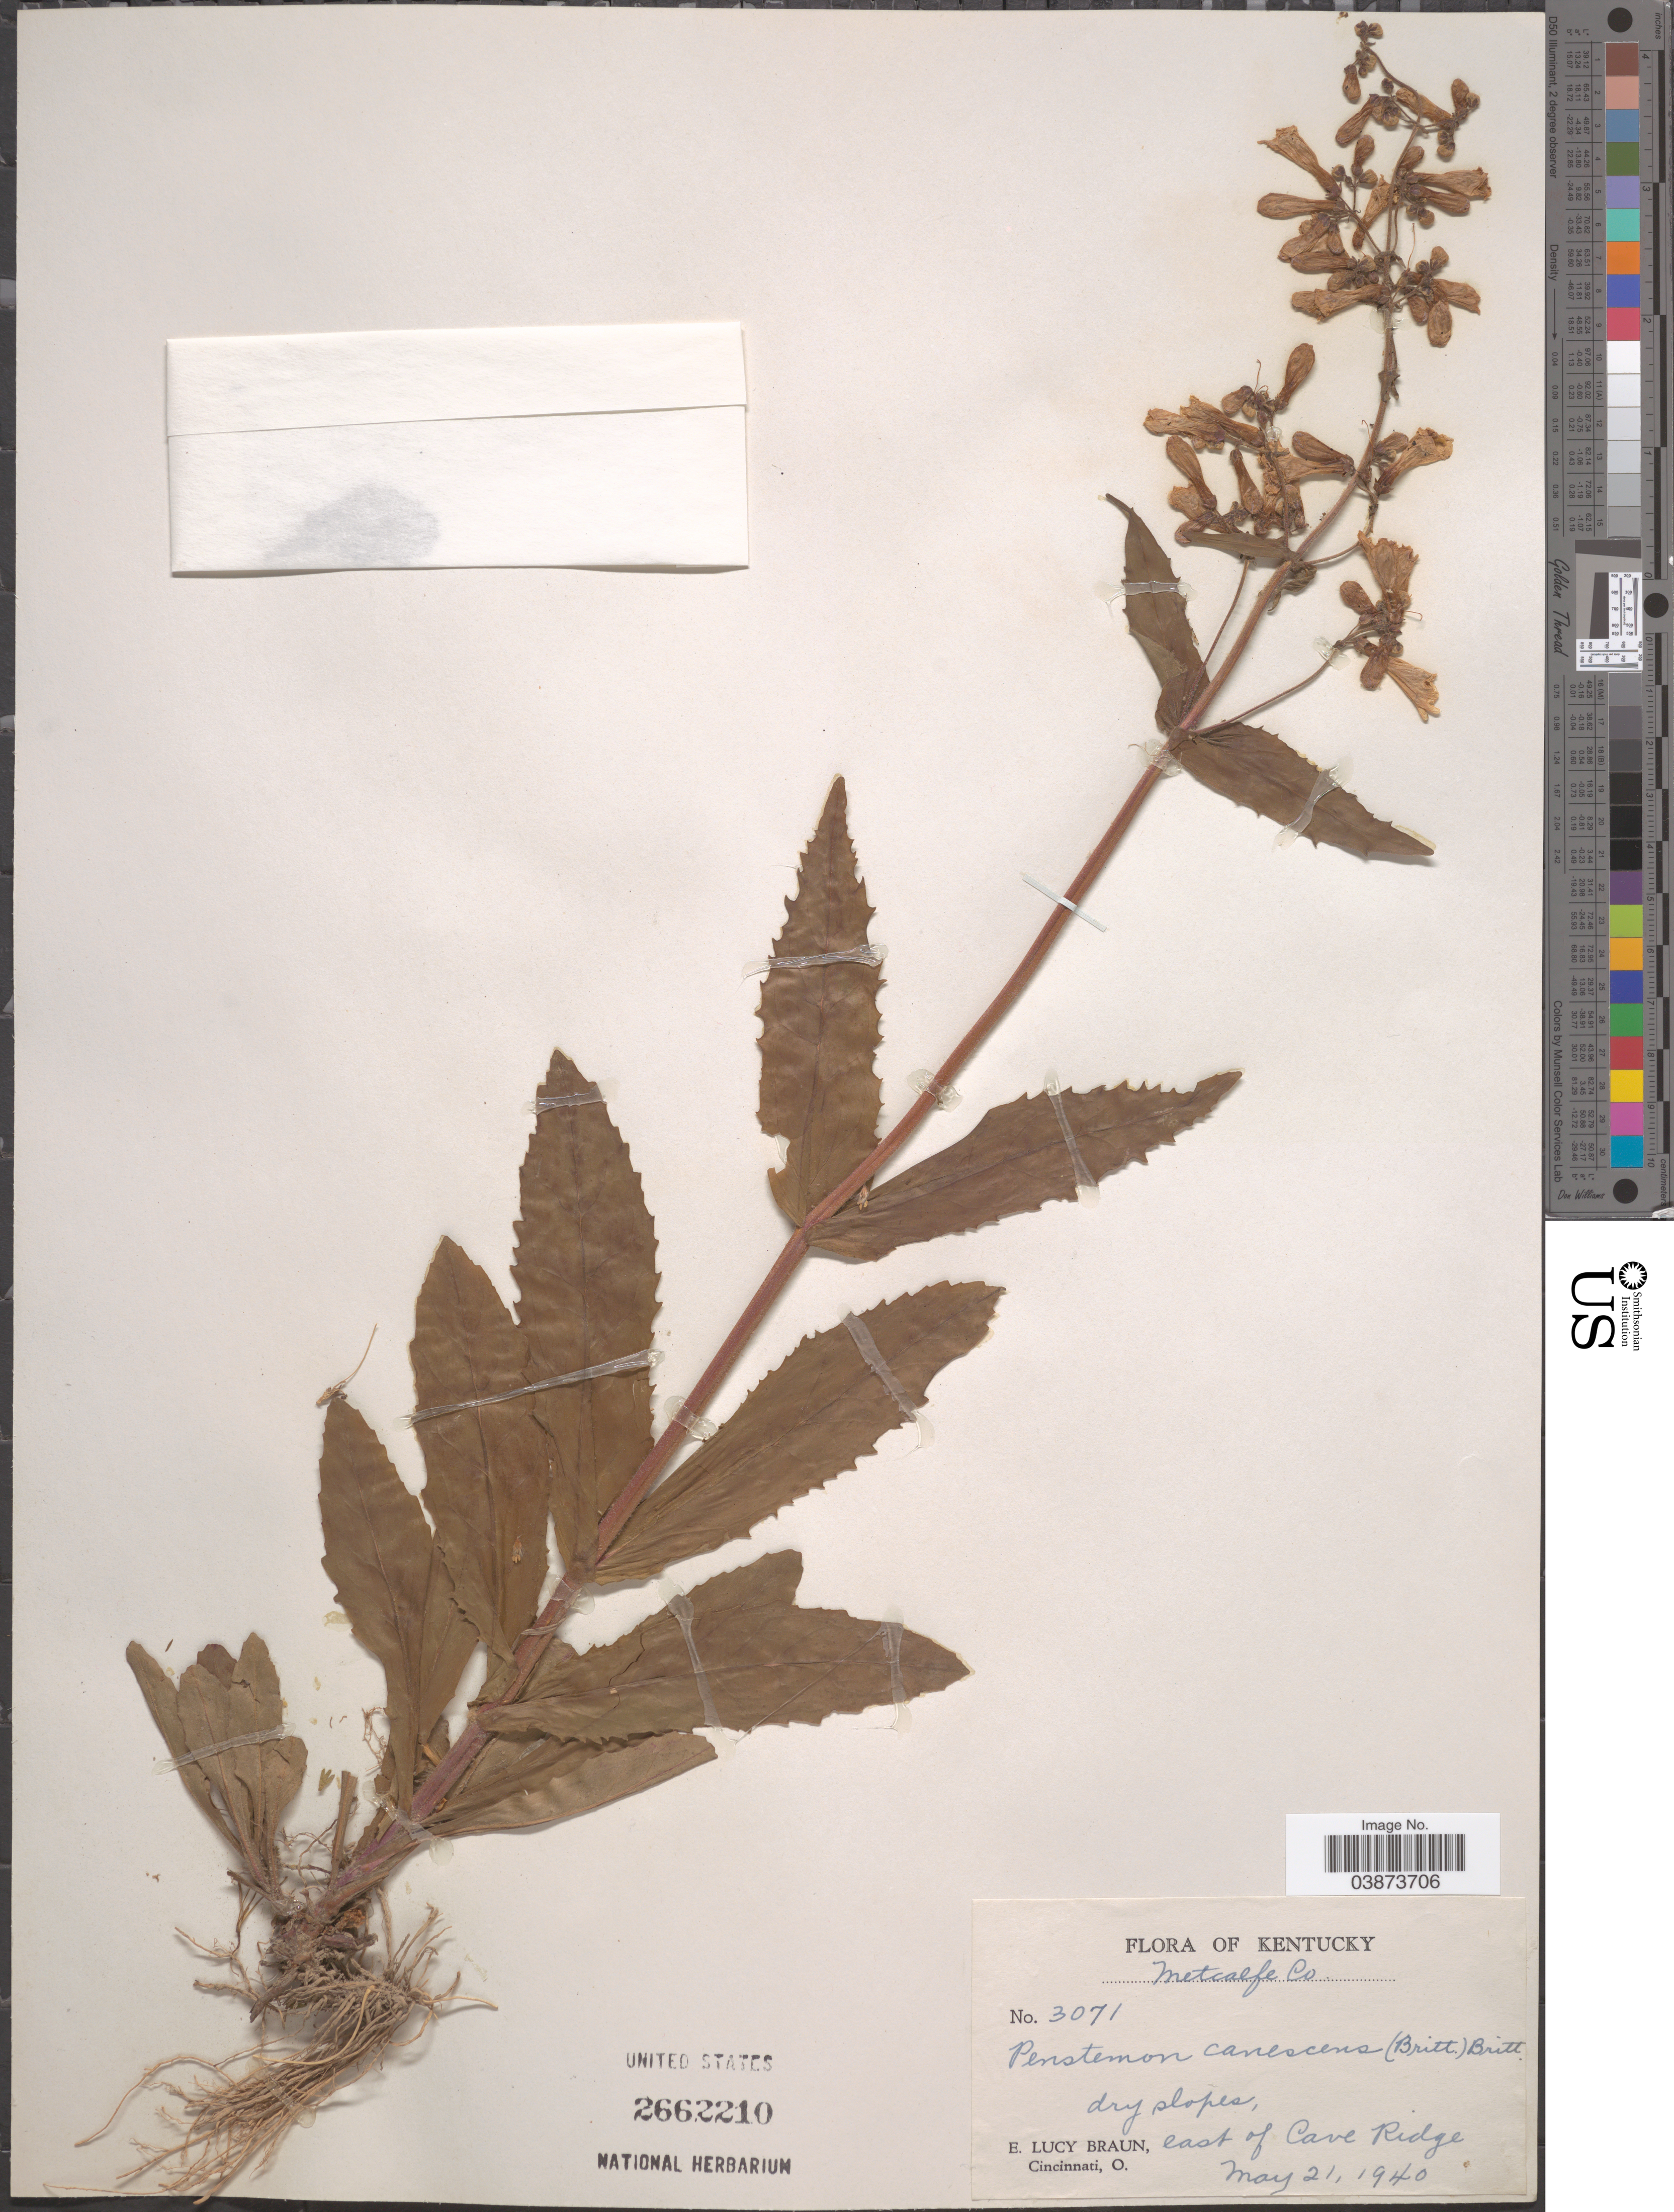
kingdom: Plantae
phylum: Tracheophyta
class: Magnoliopsida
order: Lamiales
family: Plantaginaceae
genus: Penstemon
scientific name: Penstemon canescens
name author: L.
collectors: E. L. Braun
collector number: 3071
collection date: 1940-05-21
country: United States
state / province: Kentucky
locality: Metcalfe Co. Dry slopes, east of Cave Ridge.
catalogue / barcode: US 2662210